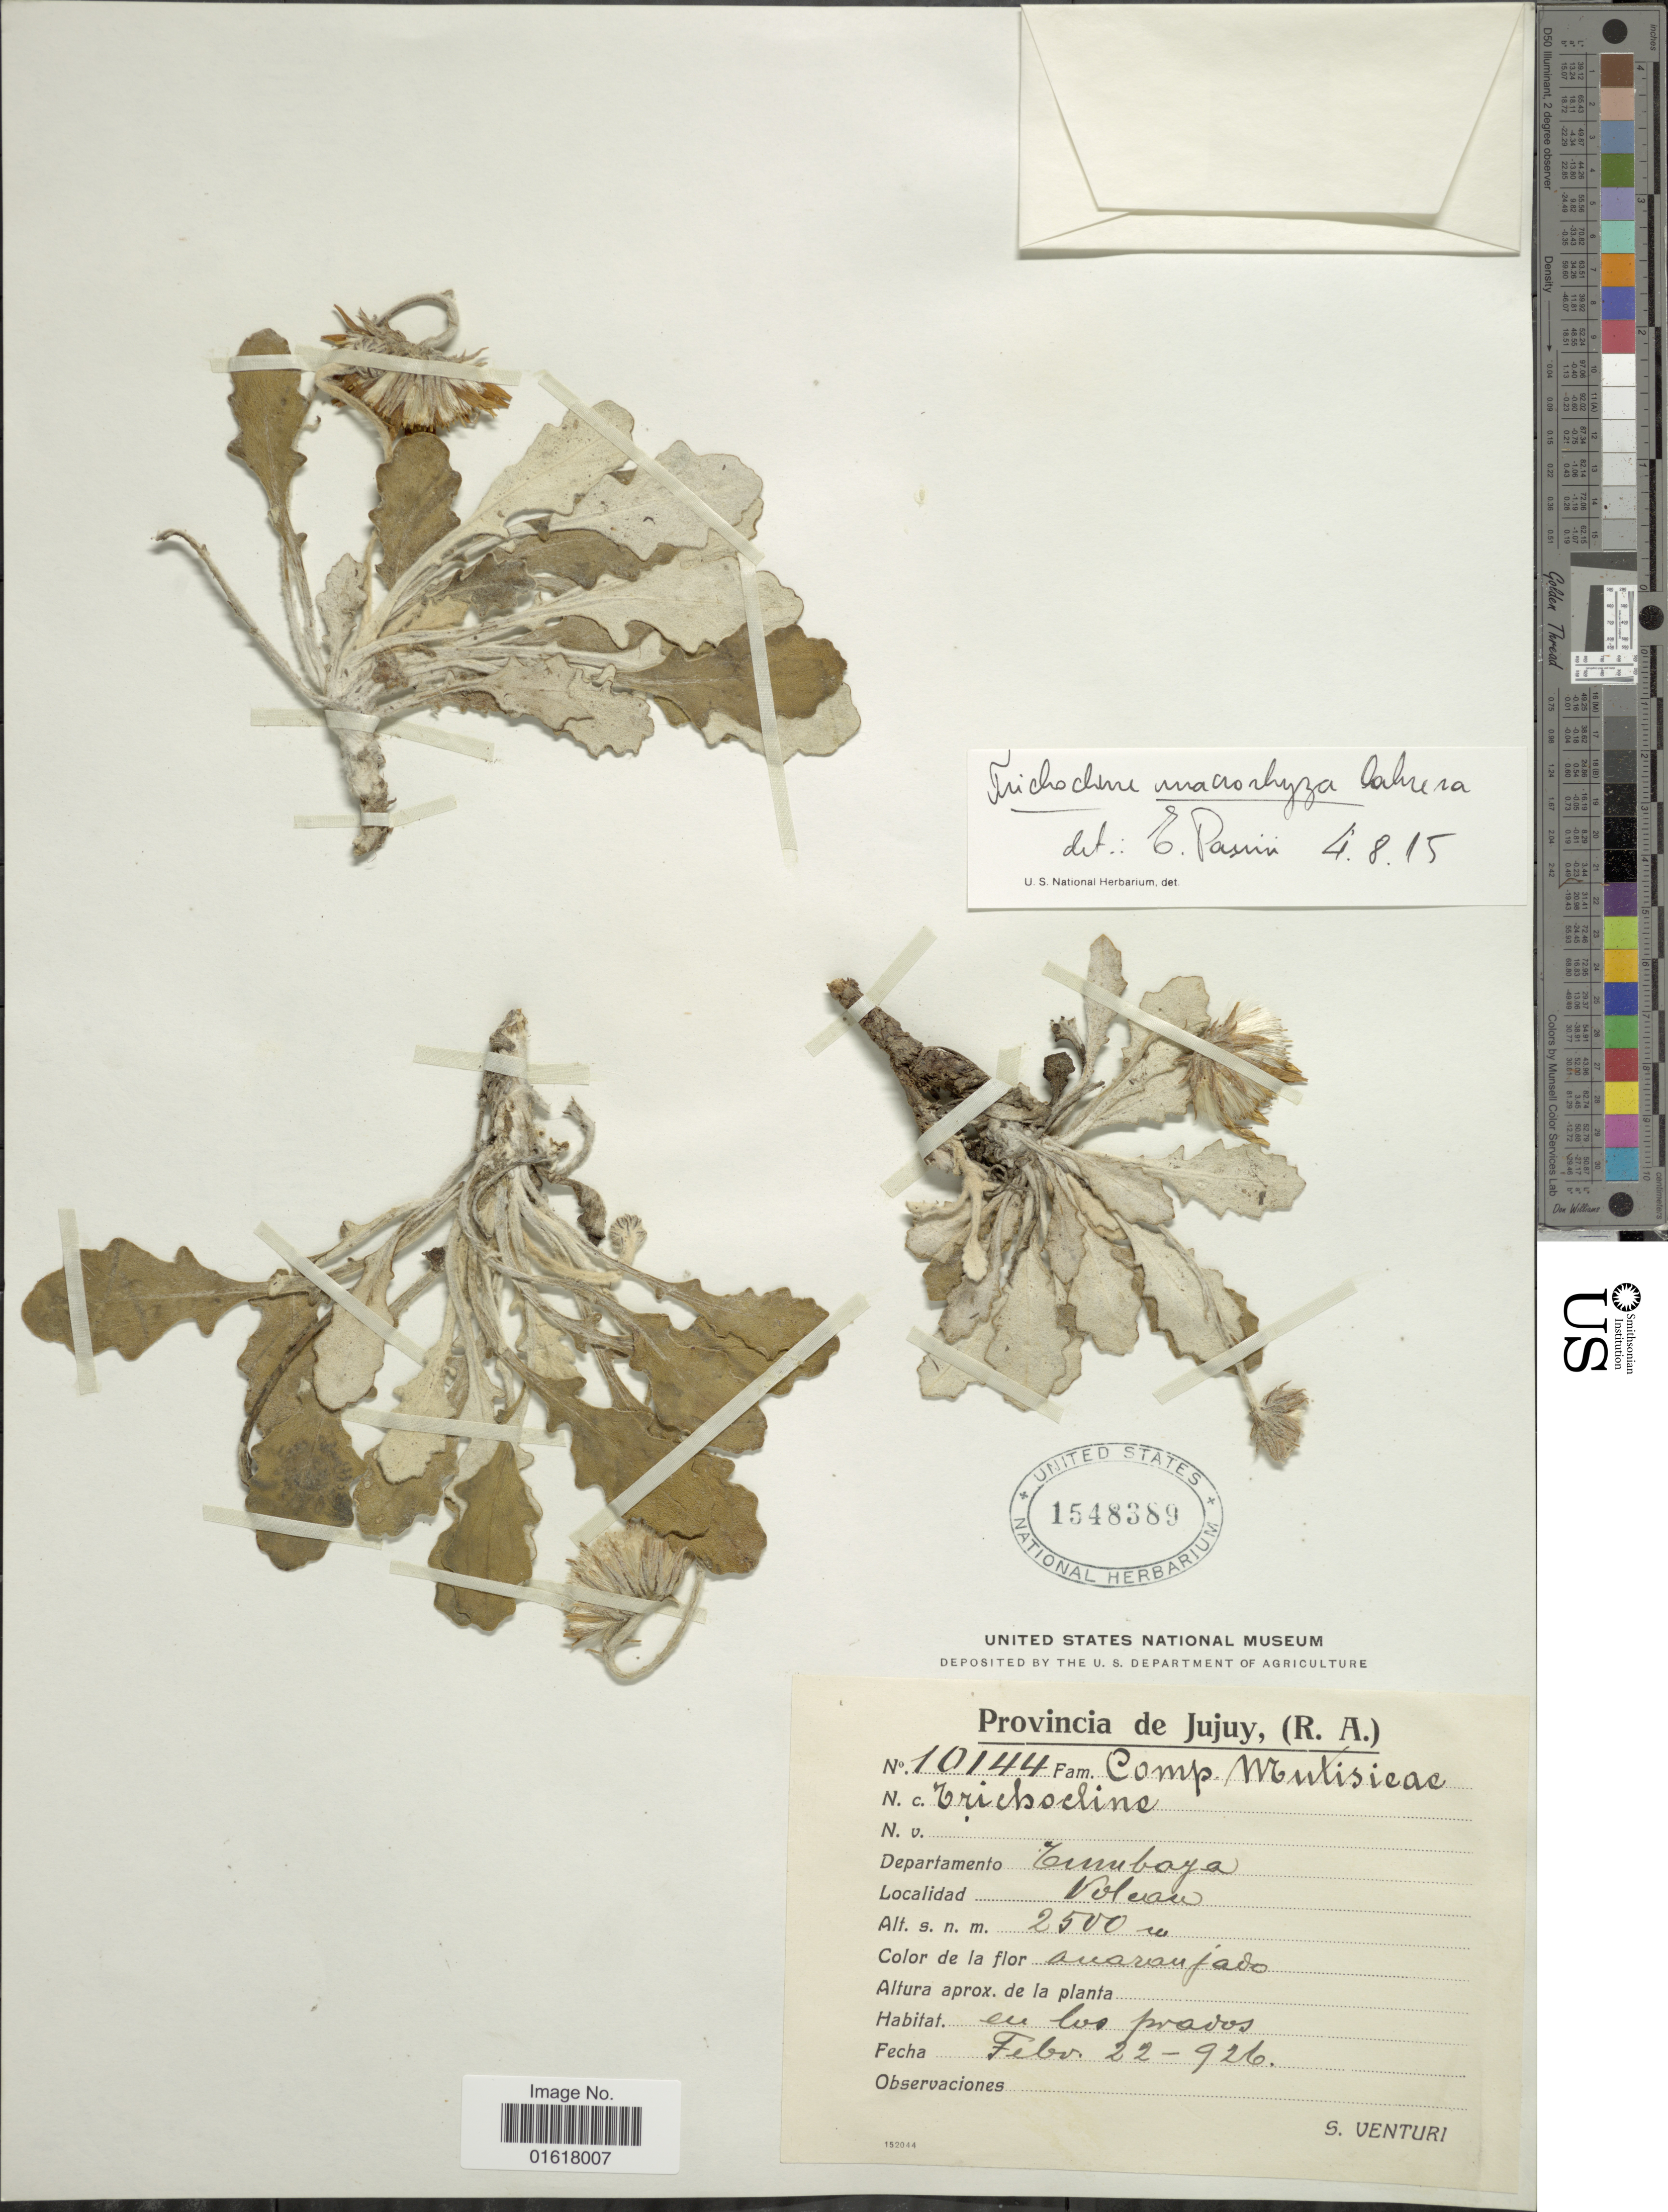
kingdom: Plantae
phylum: Tracheophyta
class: Magnoliopsida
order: Asterales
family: Asteraceae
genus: Trichocline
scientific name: Trichocline macrorhiza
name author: Cabrera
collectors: S. Venturi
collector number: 10144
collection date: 1926-02-22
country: Argentina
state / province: Jujuy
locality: Departamento Tumbaya. Volcan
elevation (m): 2500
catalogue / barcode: US 1548389